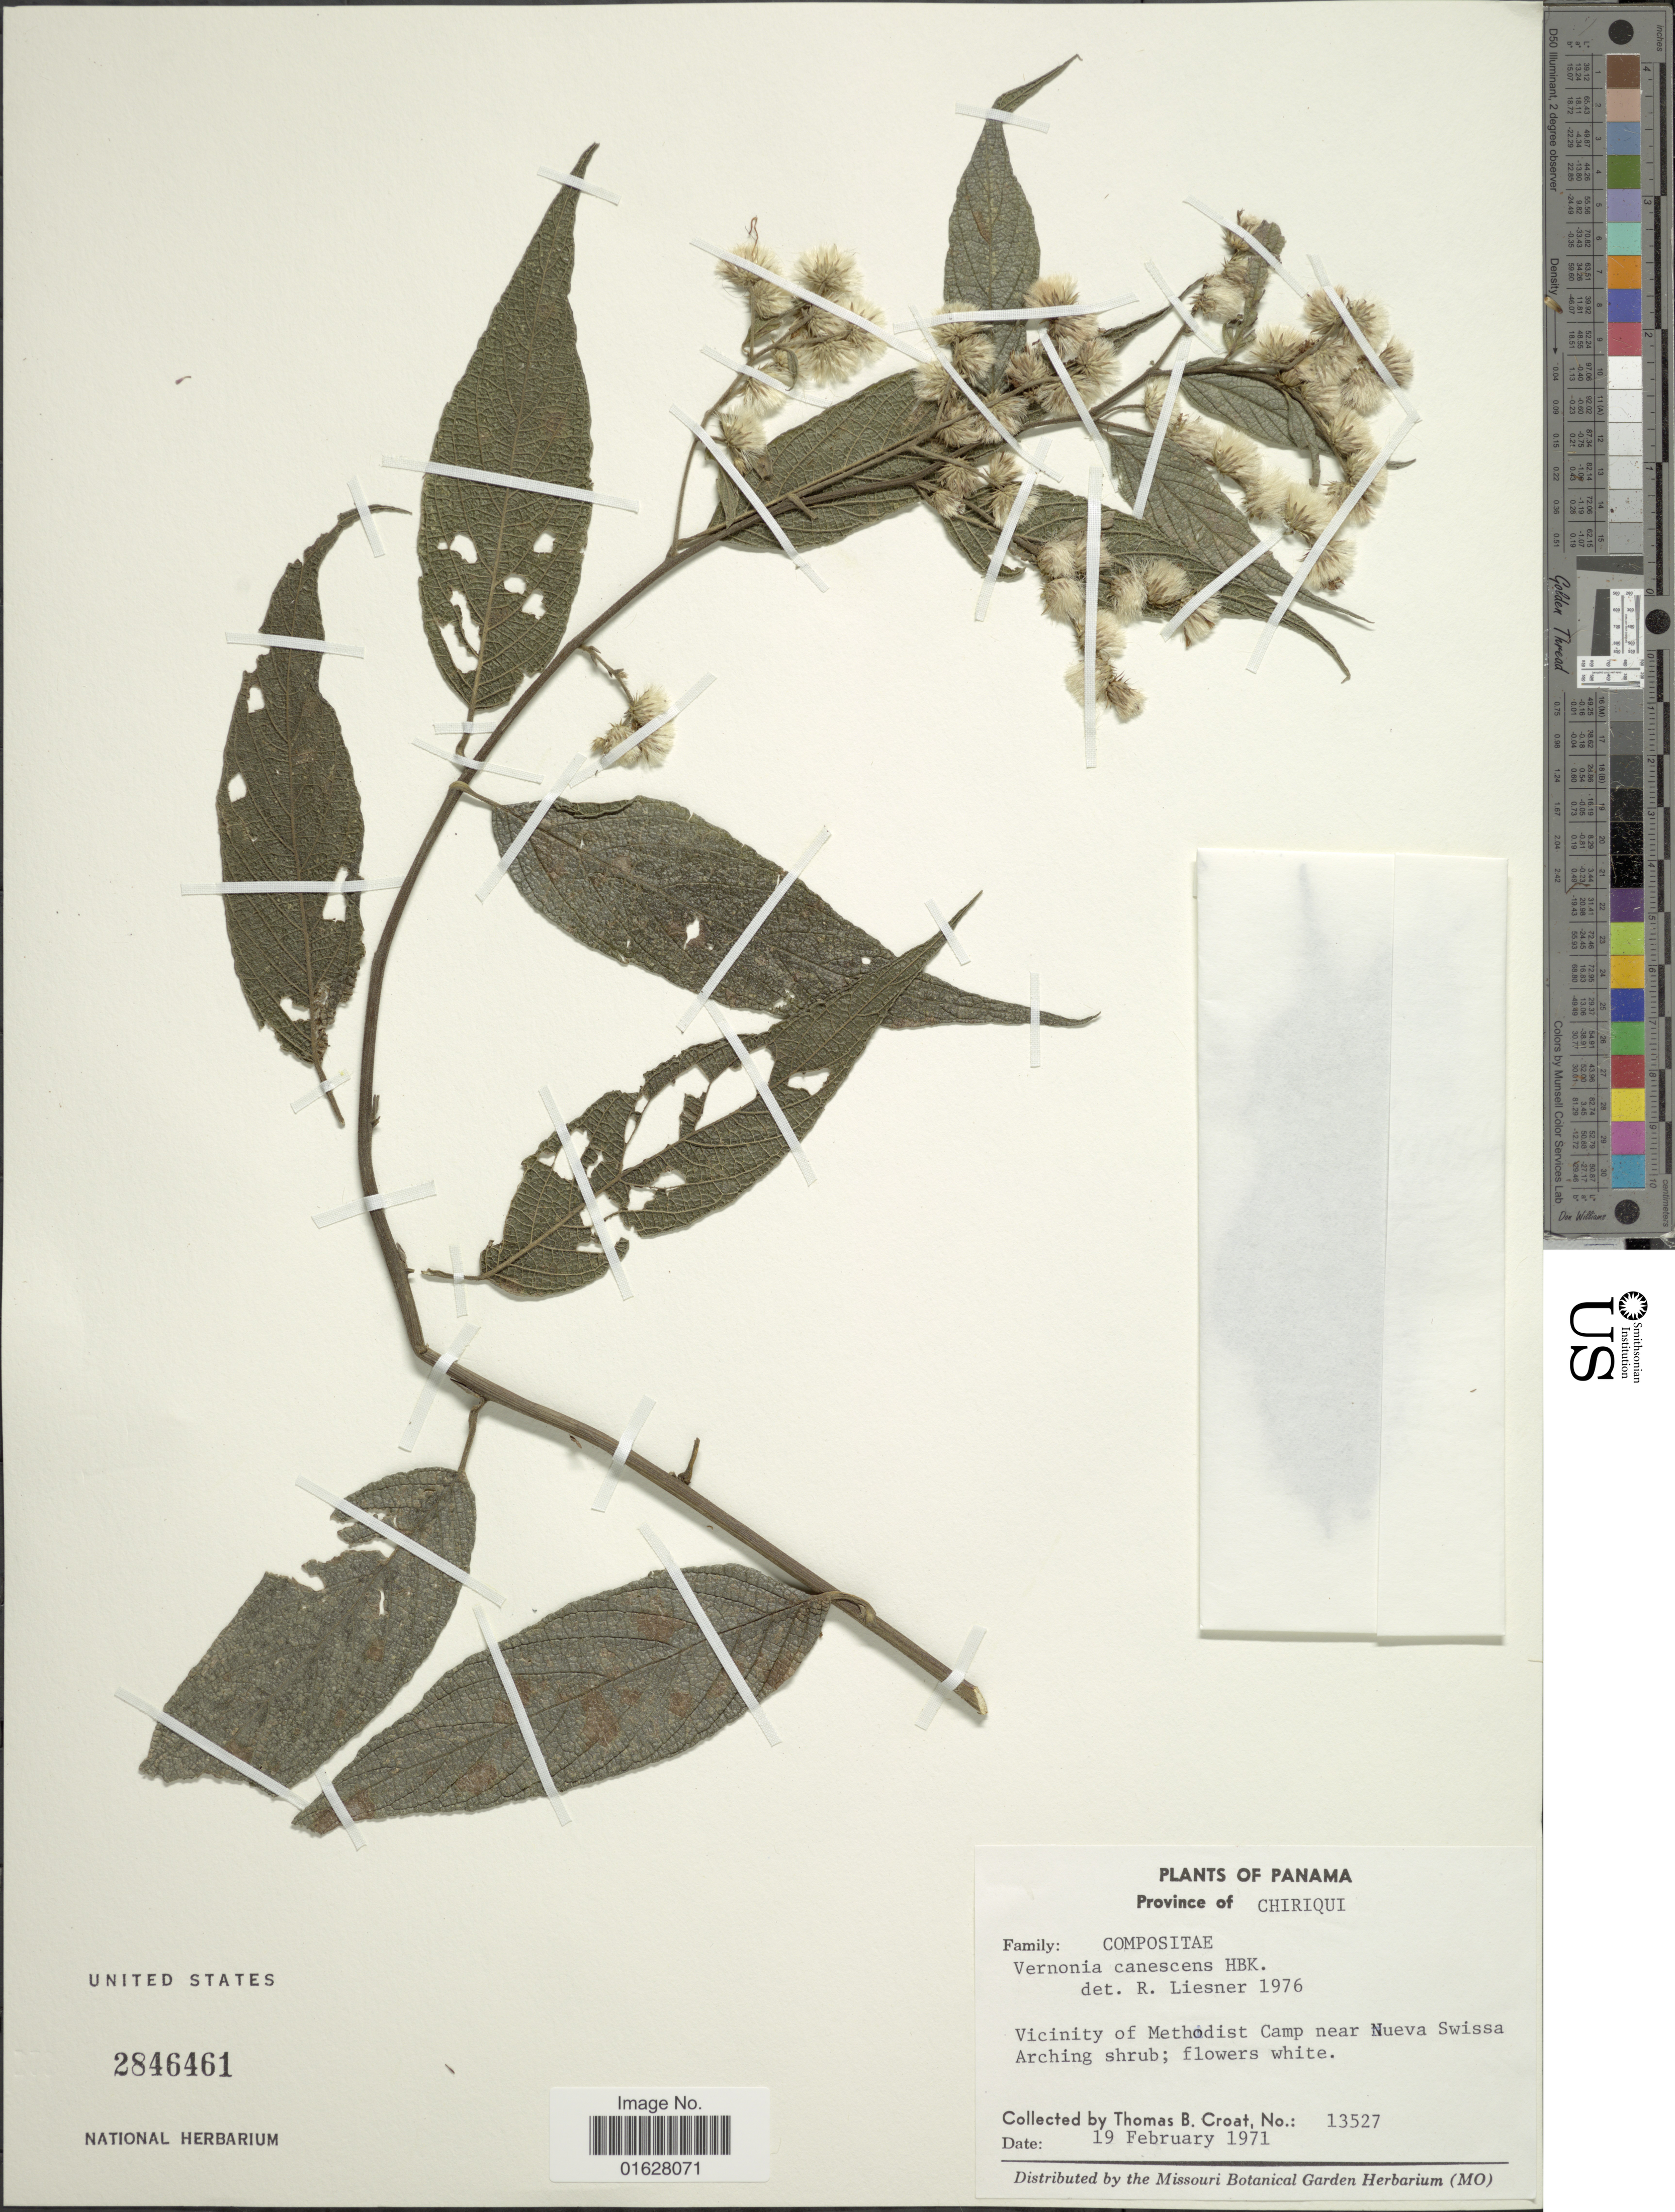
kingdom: Plantae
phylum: Tracheophyta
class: Magnoliopsida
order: Asterales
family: Asteraceae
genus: Lepidaploa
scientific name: Lepidaploa canescens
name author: (Kunth) H. Rob.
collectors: T. B. Croat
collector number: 13527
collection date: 1971-02-19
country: Panama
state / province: Chiriqui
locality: Panama. Province of Chiriqui. Vicinity of Methodist Camp near Nueva Swissa Arching Shrub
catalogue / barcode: US 2846461